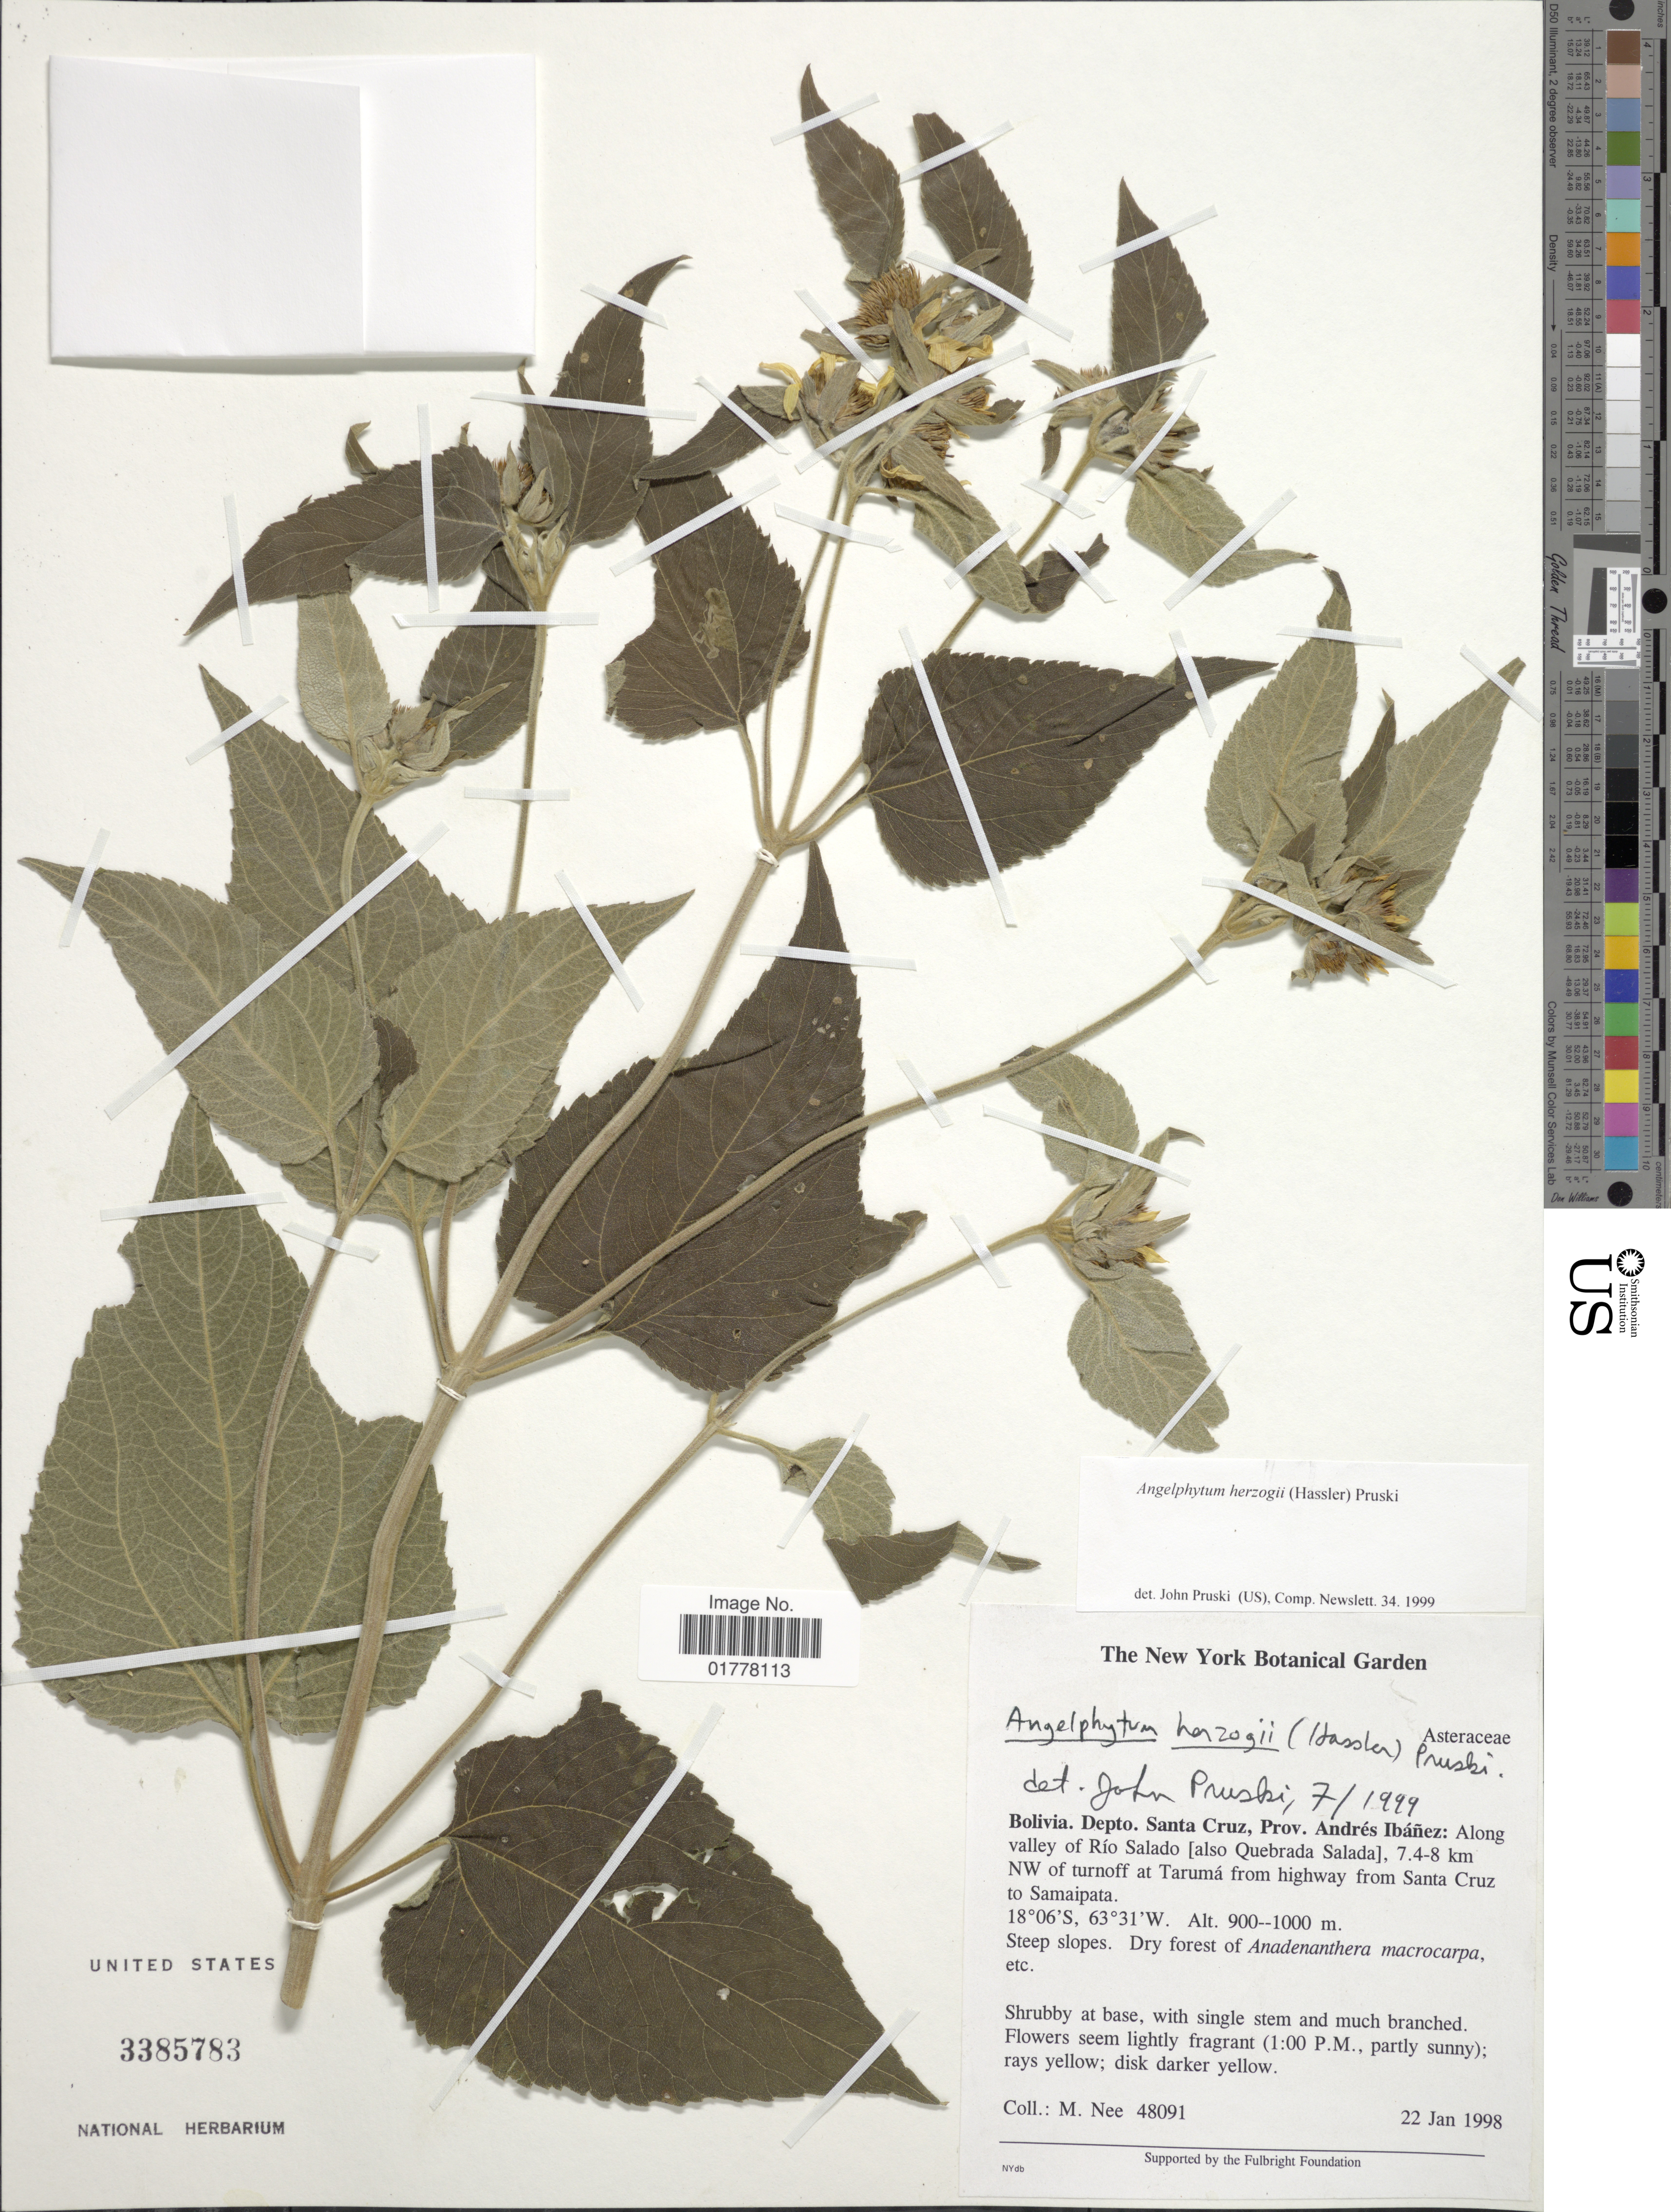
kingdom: Plantae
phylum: Tracheophyta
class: Magnoliopsida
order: Asterales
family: Asteraceae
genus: Angelphytum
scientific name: Angelphytum hertzogii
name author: (Hassl.) Pruski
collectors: M. Nee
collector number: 48091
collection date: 1998-01-22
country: Bolivia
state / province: Santa Cruz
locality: Bolivia. Depto. Santa Cruz, Prov. Andrés Ibáñez: Along valley of Río Salado [also Quebrada Salada], 7.4-8 km NW of turnoff at Tarumá from highway from Santa Cruz to Samaipata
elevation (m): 900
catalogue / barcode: US 3385783